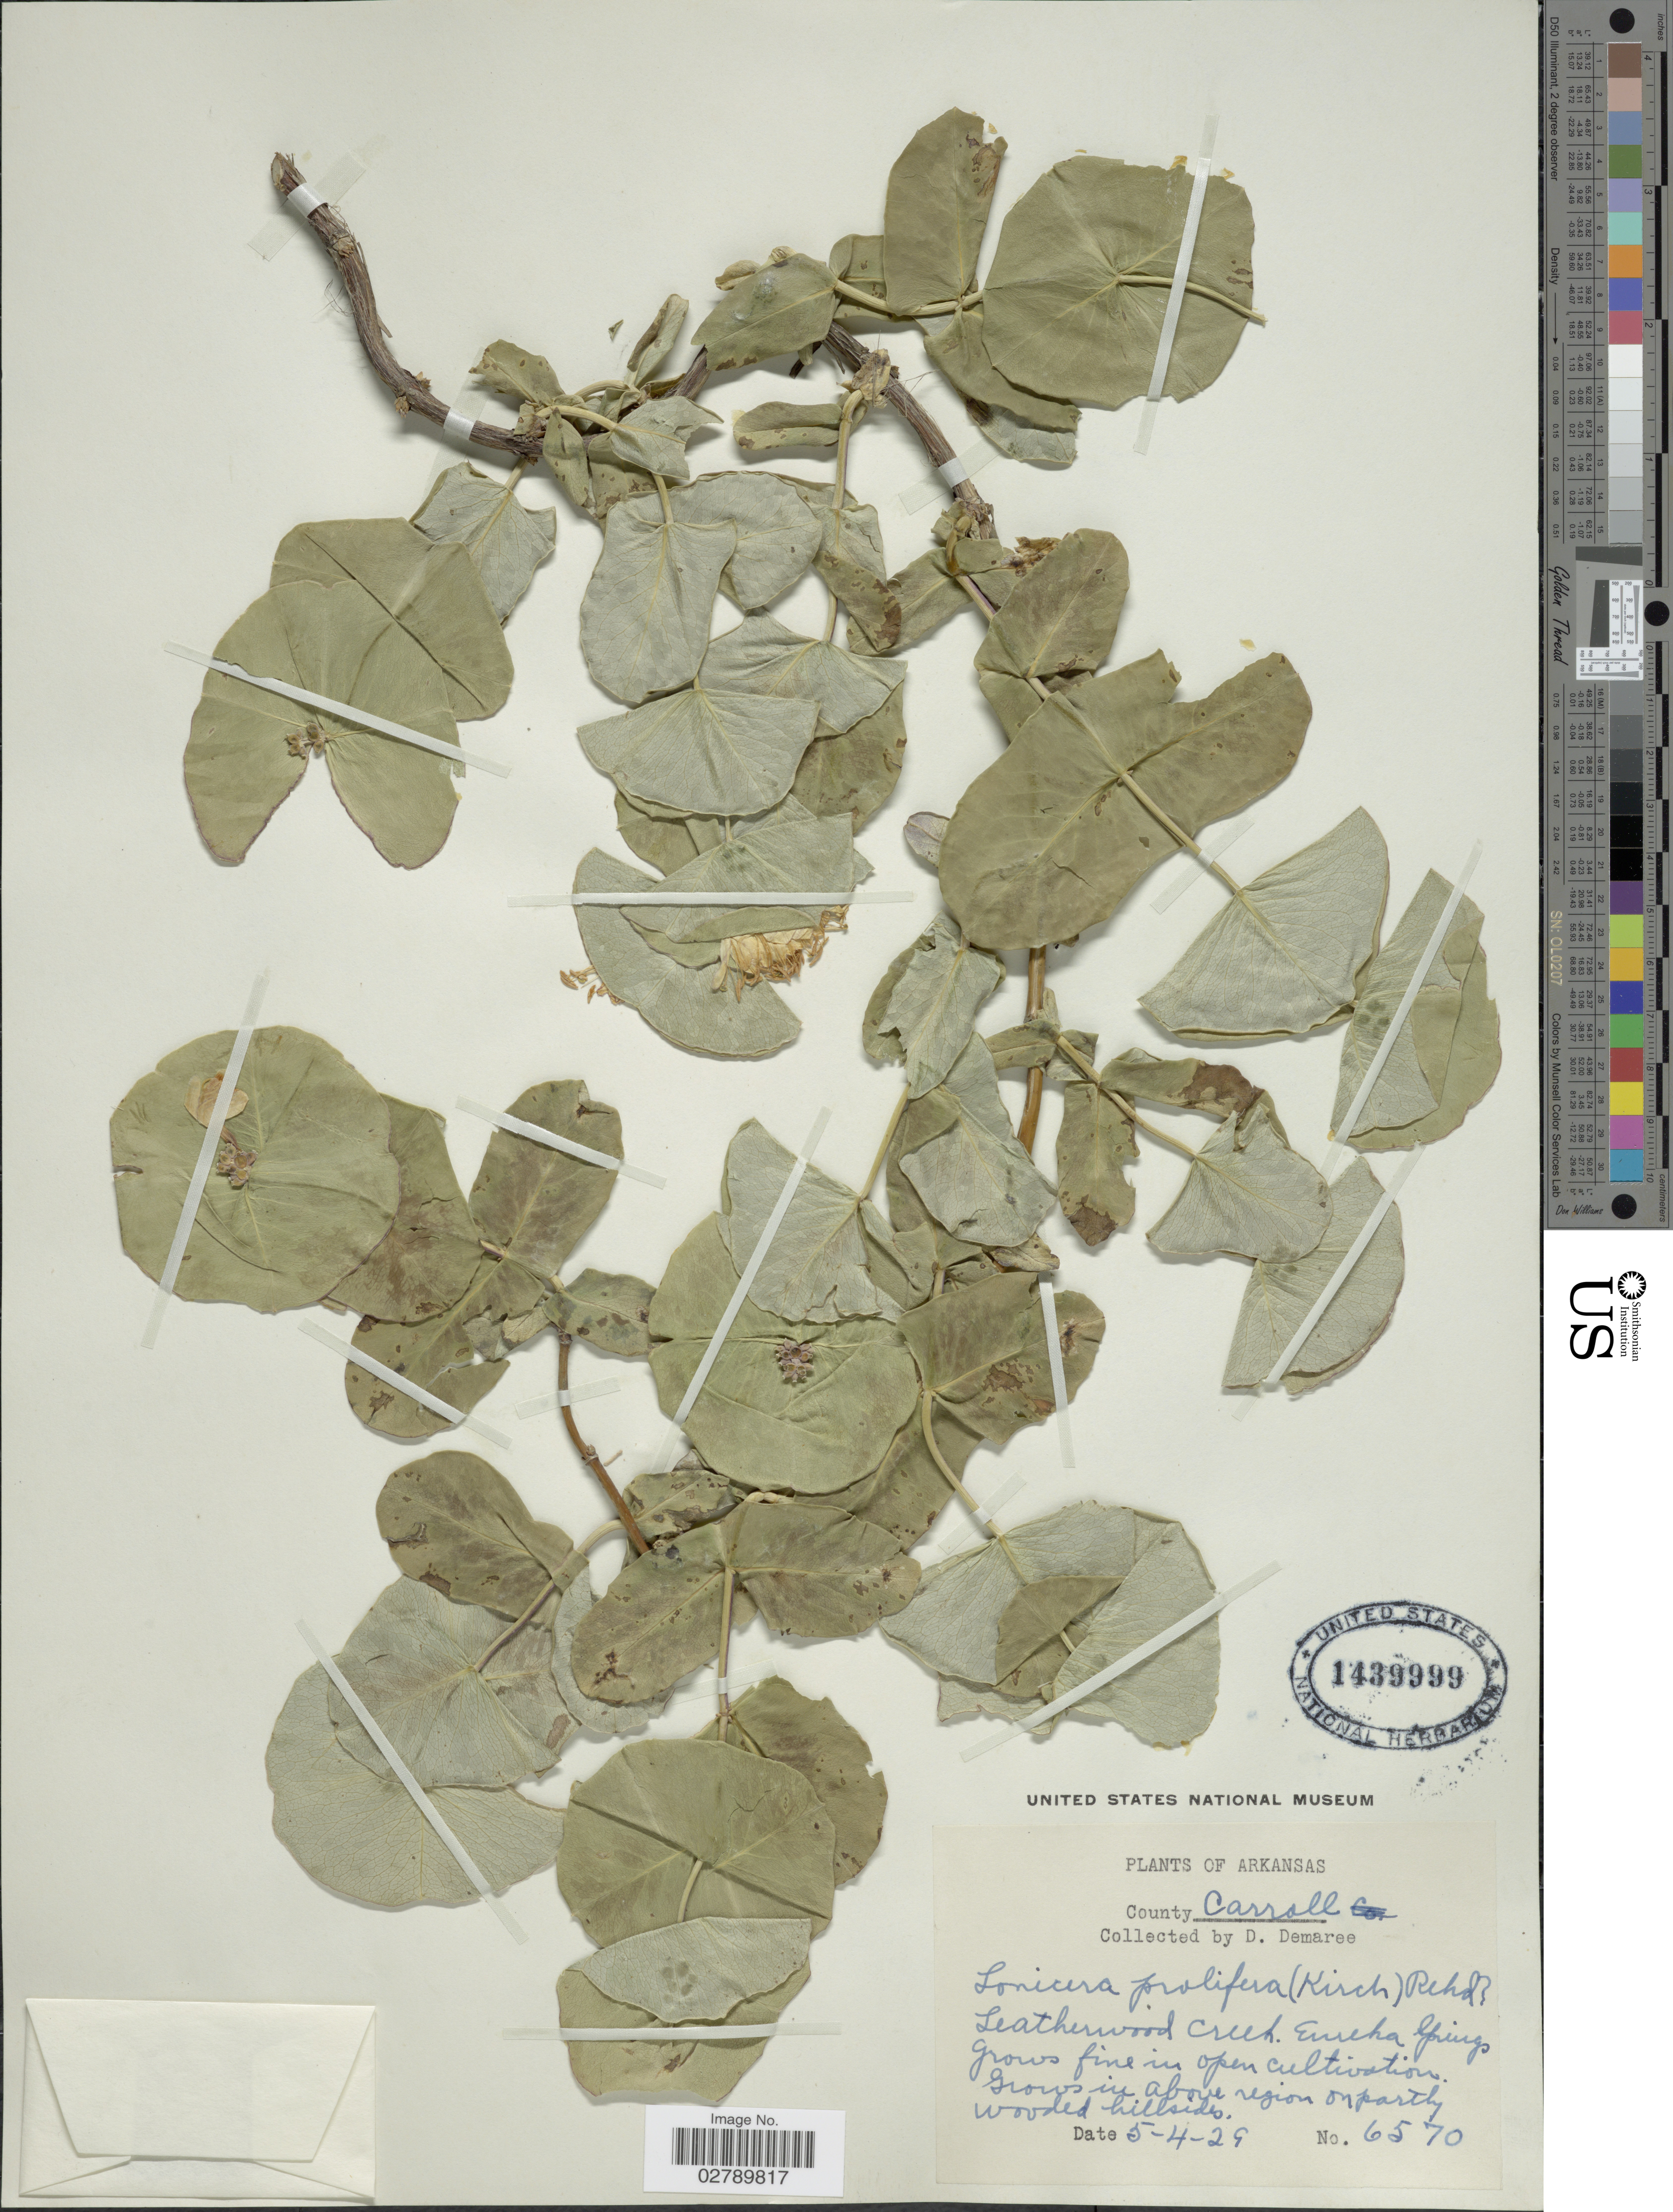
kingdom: Plantae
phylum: Tracheophyta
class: Magnoliopsida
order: Dipsacales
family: Caprifoliaceae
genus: Lonicera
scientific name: Lonicera prolifera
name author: (O. Kirchner) Booth ex Rehder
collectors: D. Demaree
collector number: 6570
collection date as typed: Transcribed d/m/y: 4/5/29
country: United States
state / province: Arkansas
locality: County Carroll. Leatherwood Creek. Eureka Springs.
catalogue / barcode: US 1439999